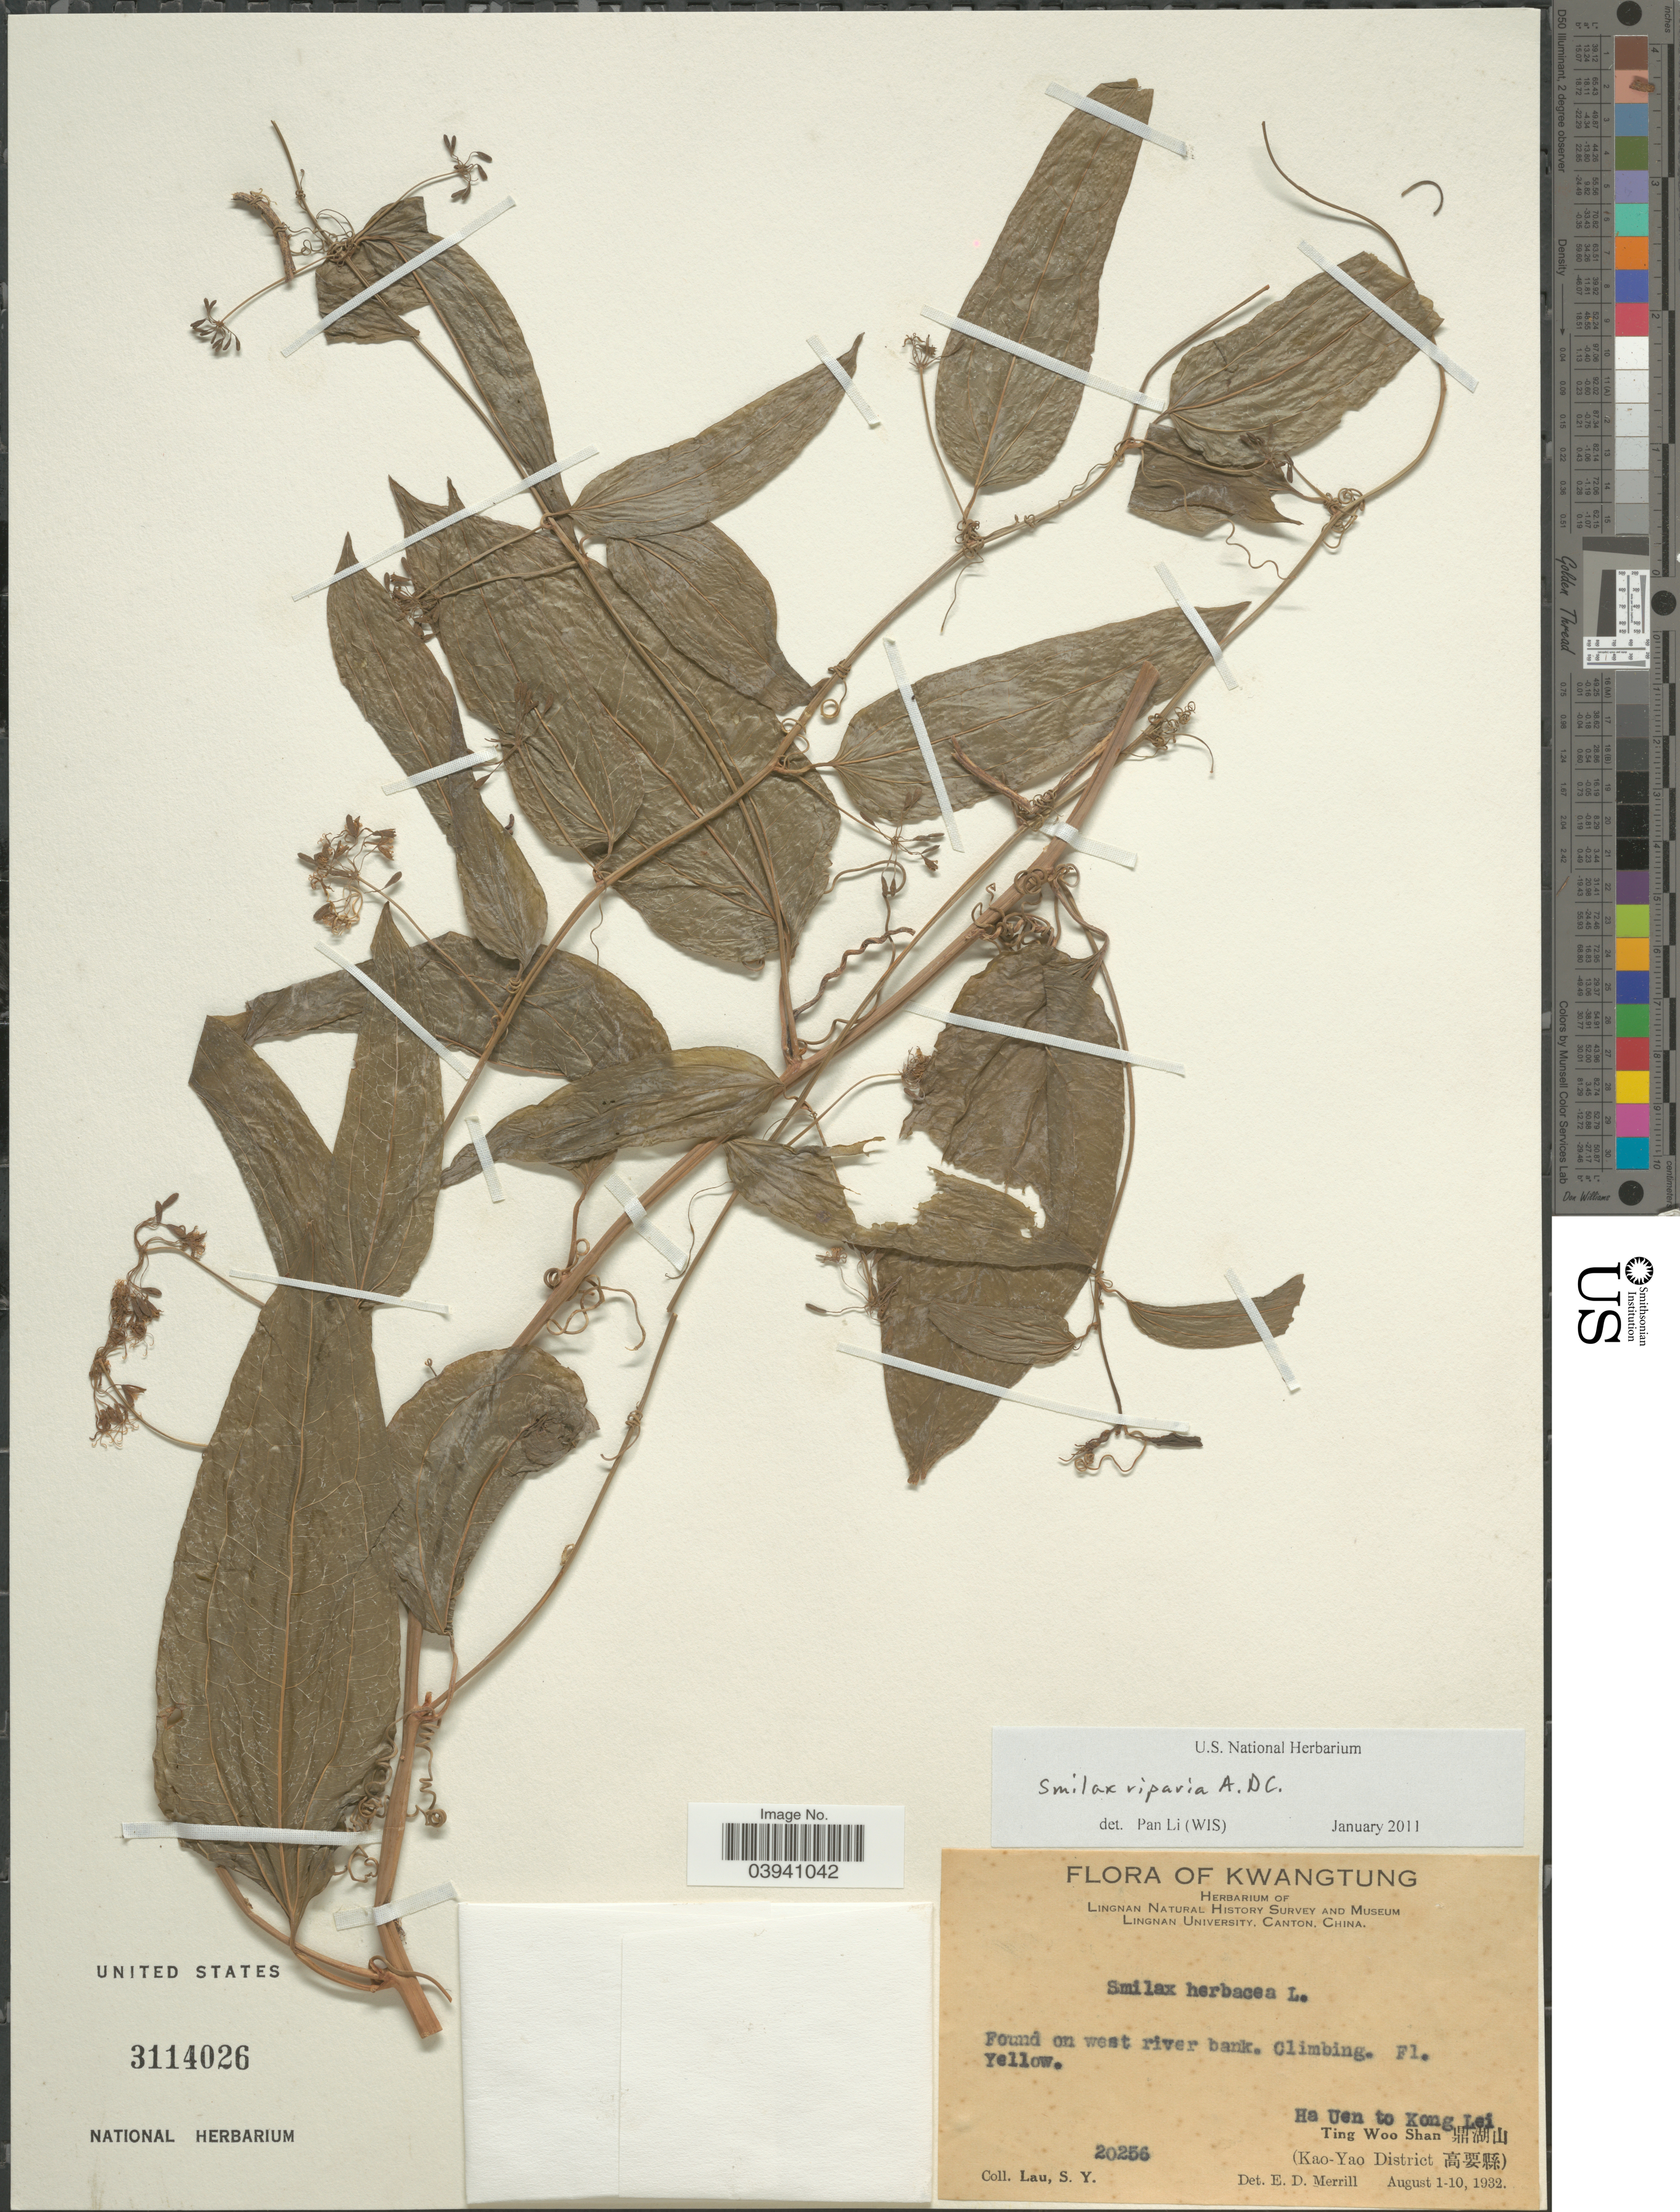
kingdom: Plantae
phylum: Tracheophyta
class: Liliopsida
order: Liliales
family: Smilacaceae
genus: Smilax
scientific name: Smilax riparia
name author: A. DC.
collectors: S. Y. Lau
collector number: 20256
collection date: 1932-08-01/1932-08-10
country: China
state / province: Guangdong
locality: Ha Uen to Kong Lei. Ting Woo Shan X. (Kao-Yao District X).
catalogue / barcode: US 3114026